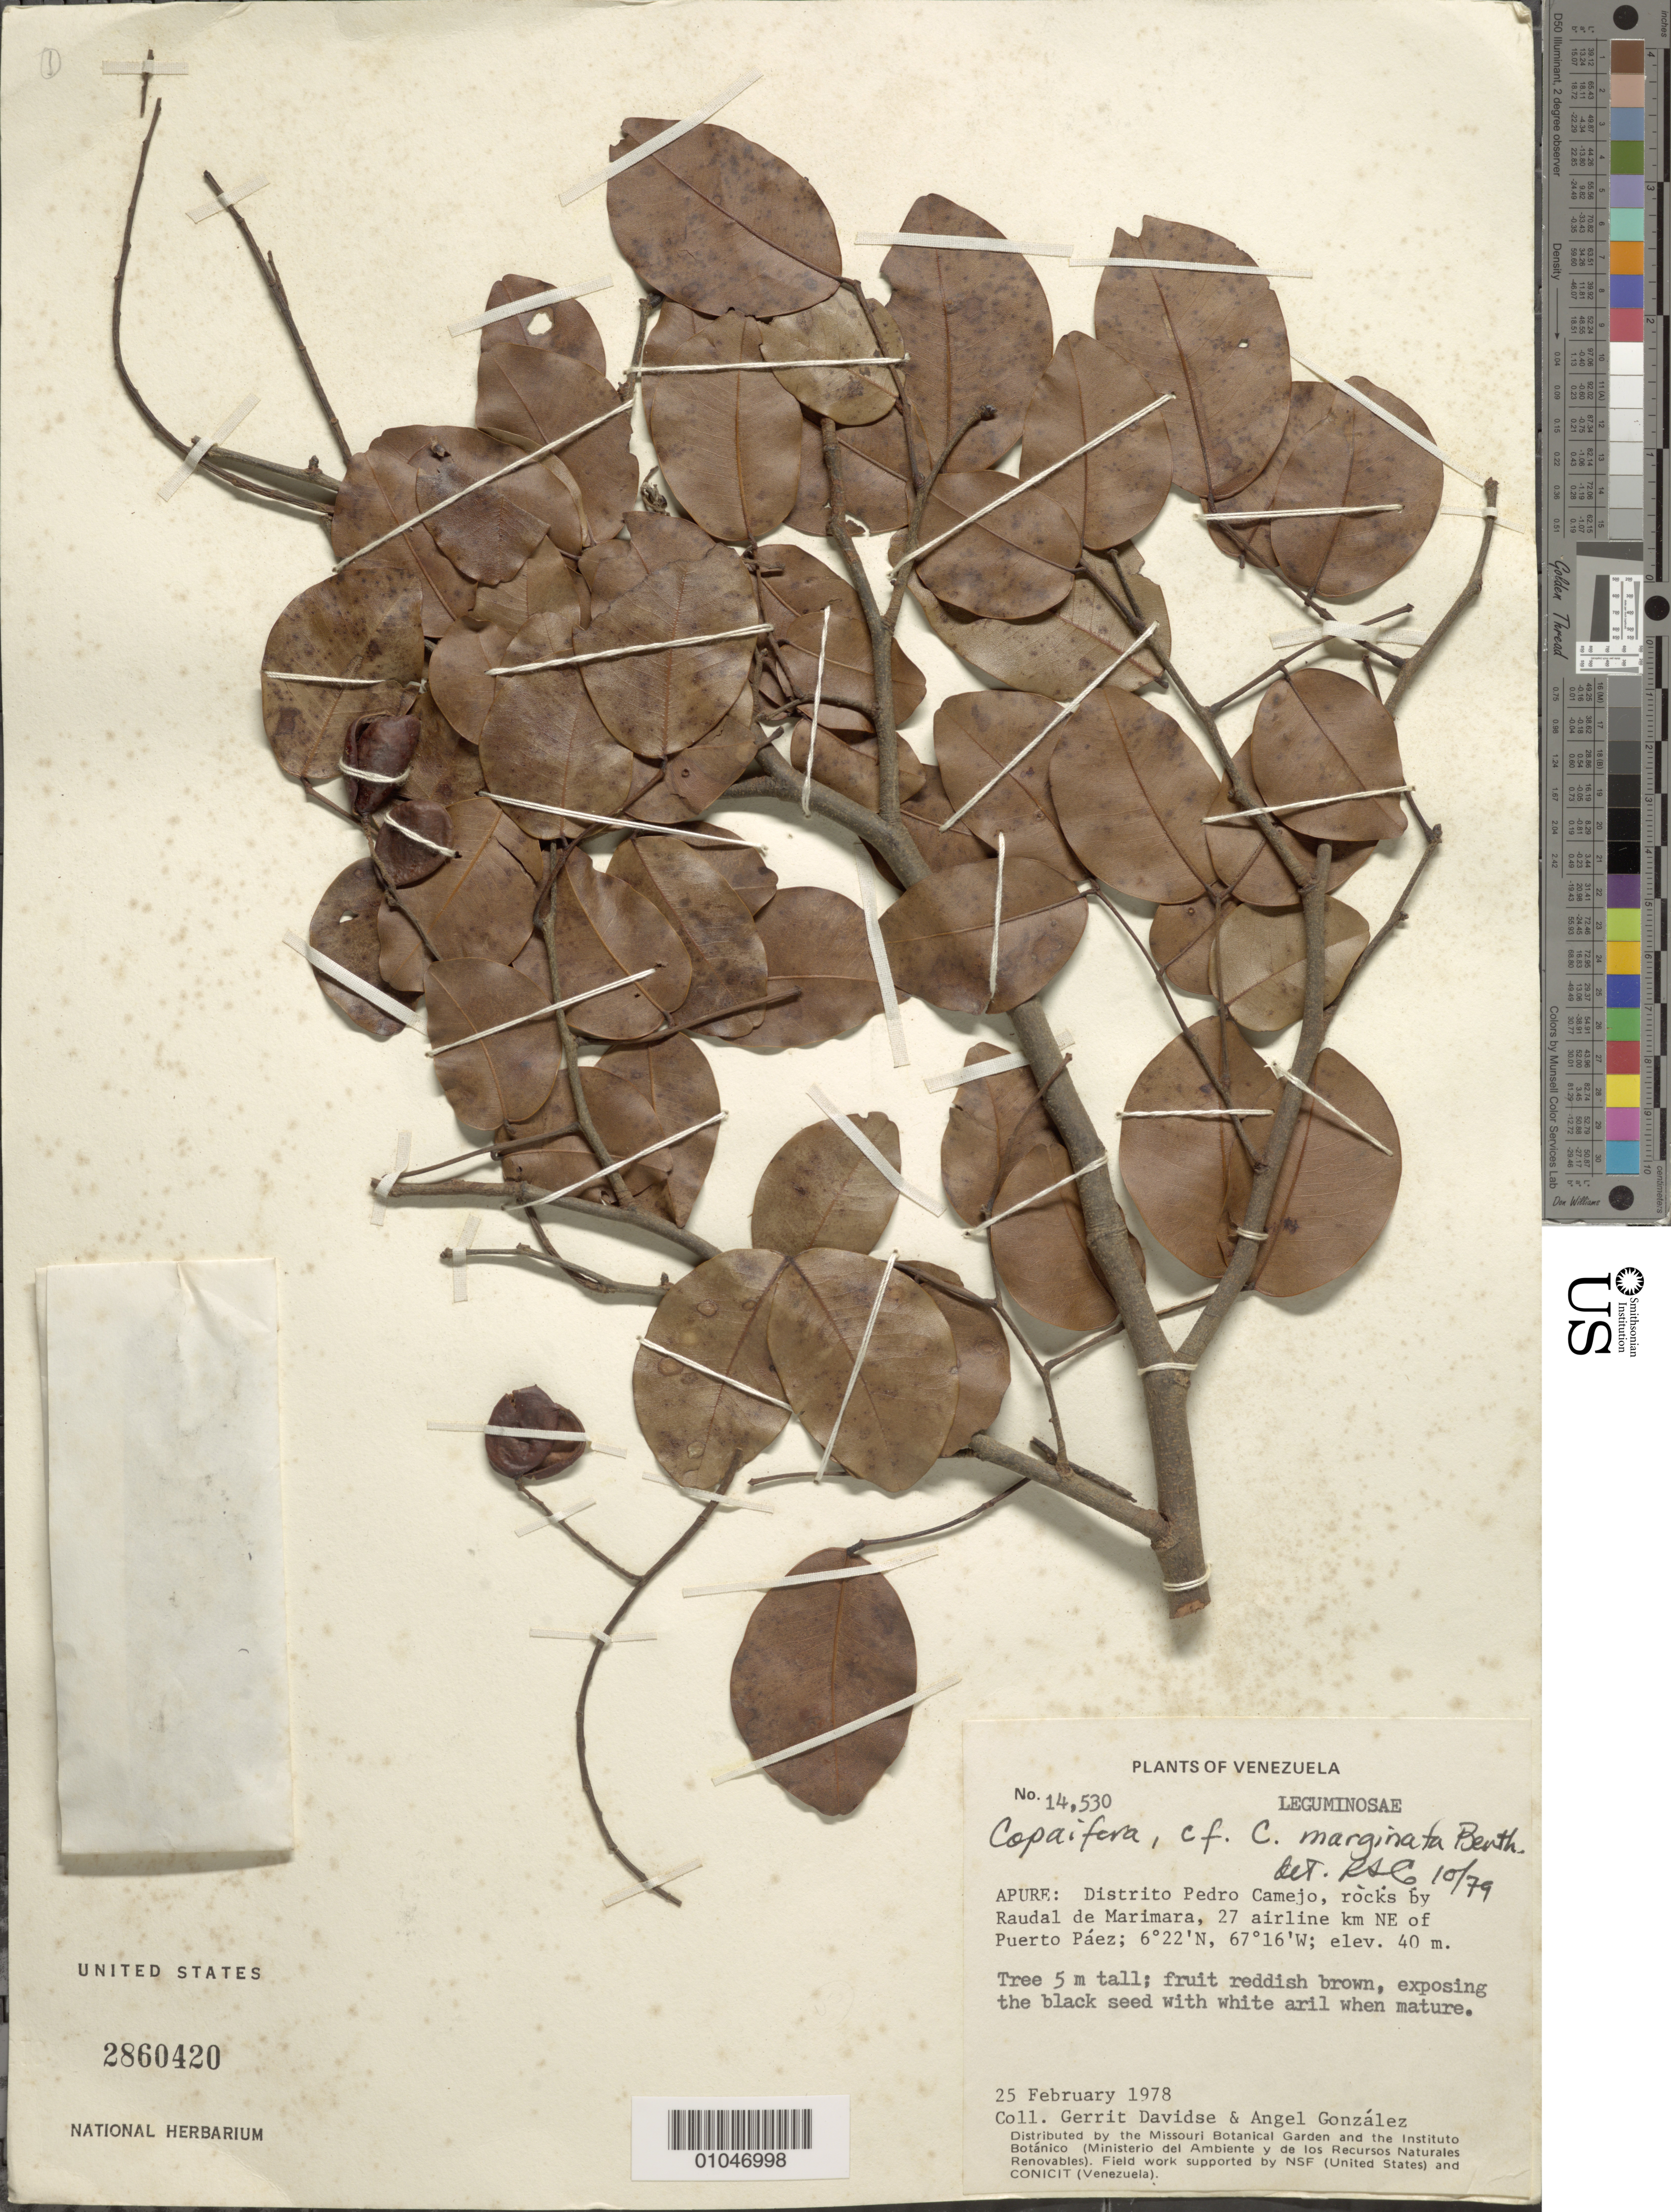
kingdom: Plantae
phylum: Tracheophyta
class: Magnoliopsida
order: Fabales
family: Fabaceae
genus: Copaifera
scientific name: Copaifera marginata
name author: Benth.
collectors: G. Davidse & A. C. González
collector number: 14530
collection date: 1978-02-25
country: Venezuela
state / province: Apure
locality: Raudal de Marimara, 27 airline km NE of Puerto Paez, Distrito Pedro Camejo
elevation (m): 40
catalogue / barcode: US 2860420